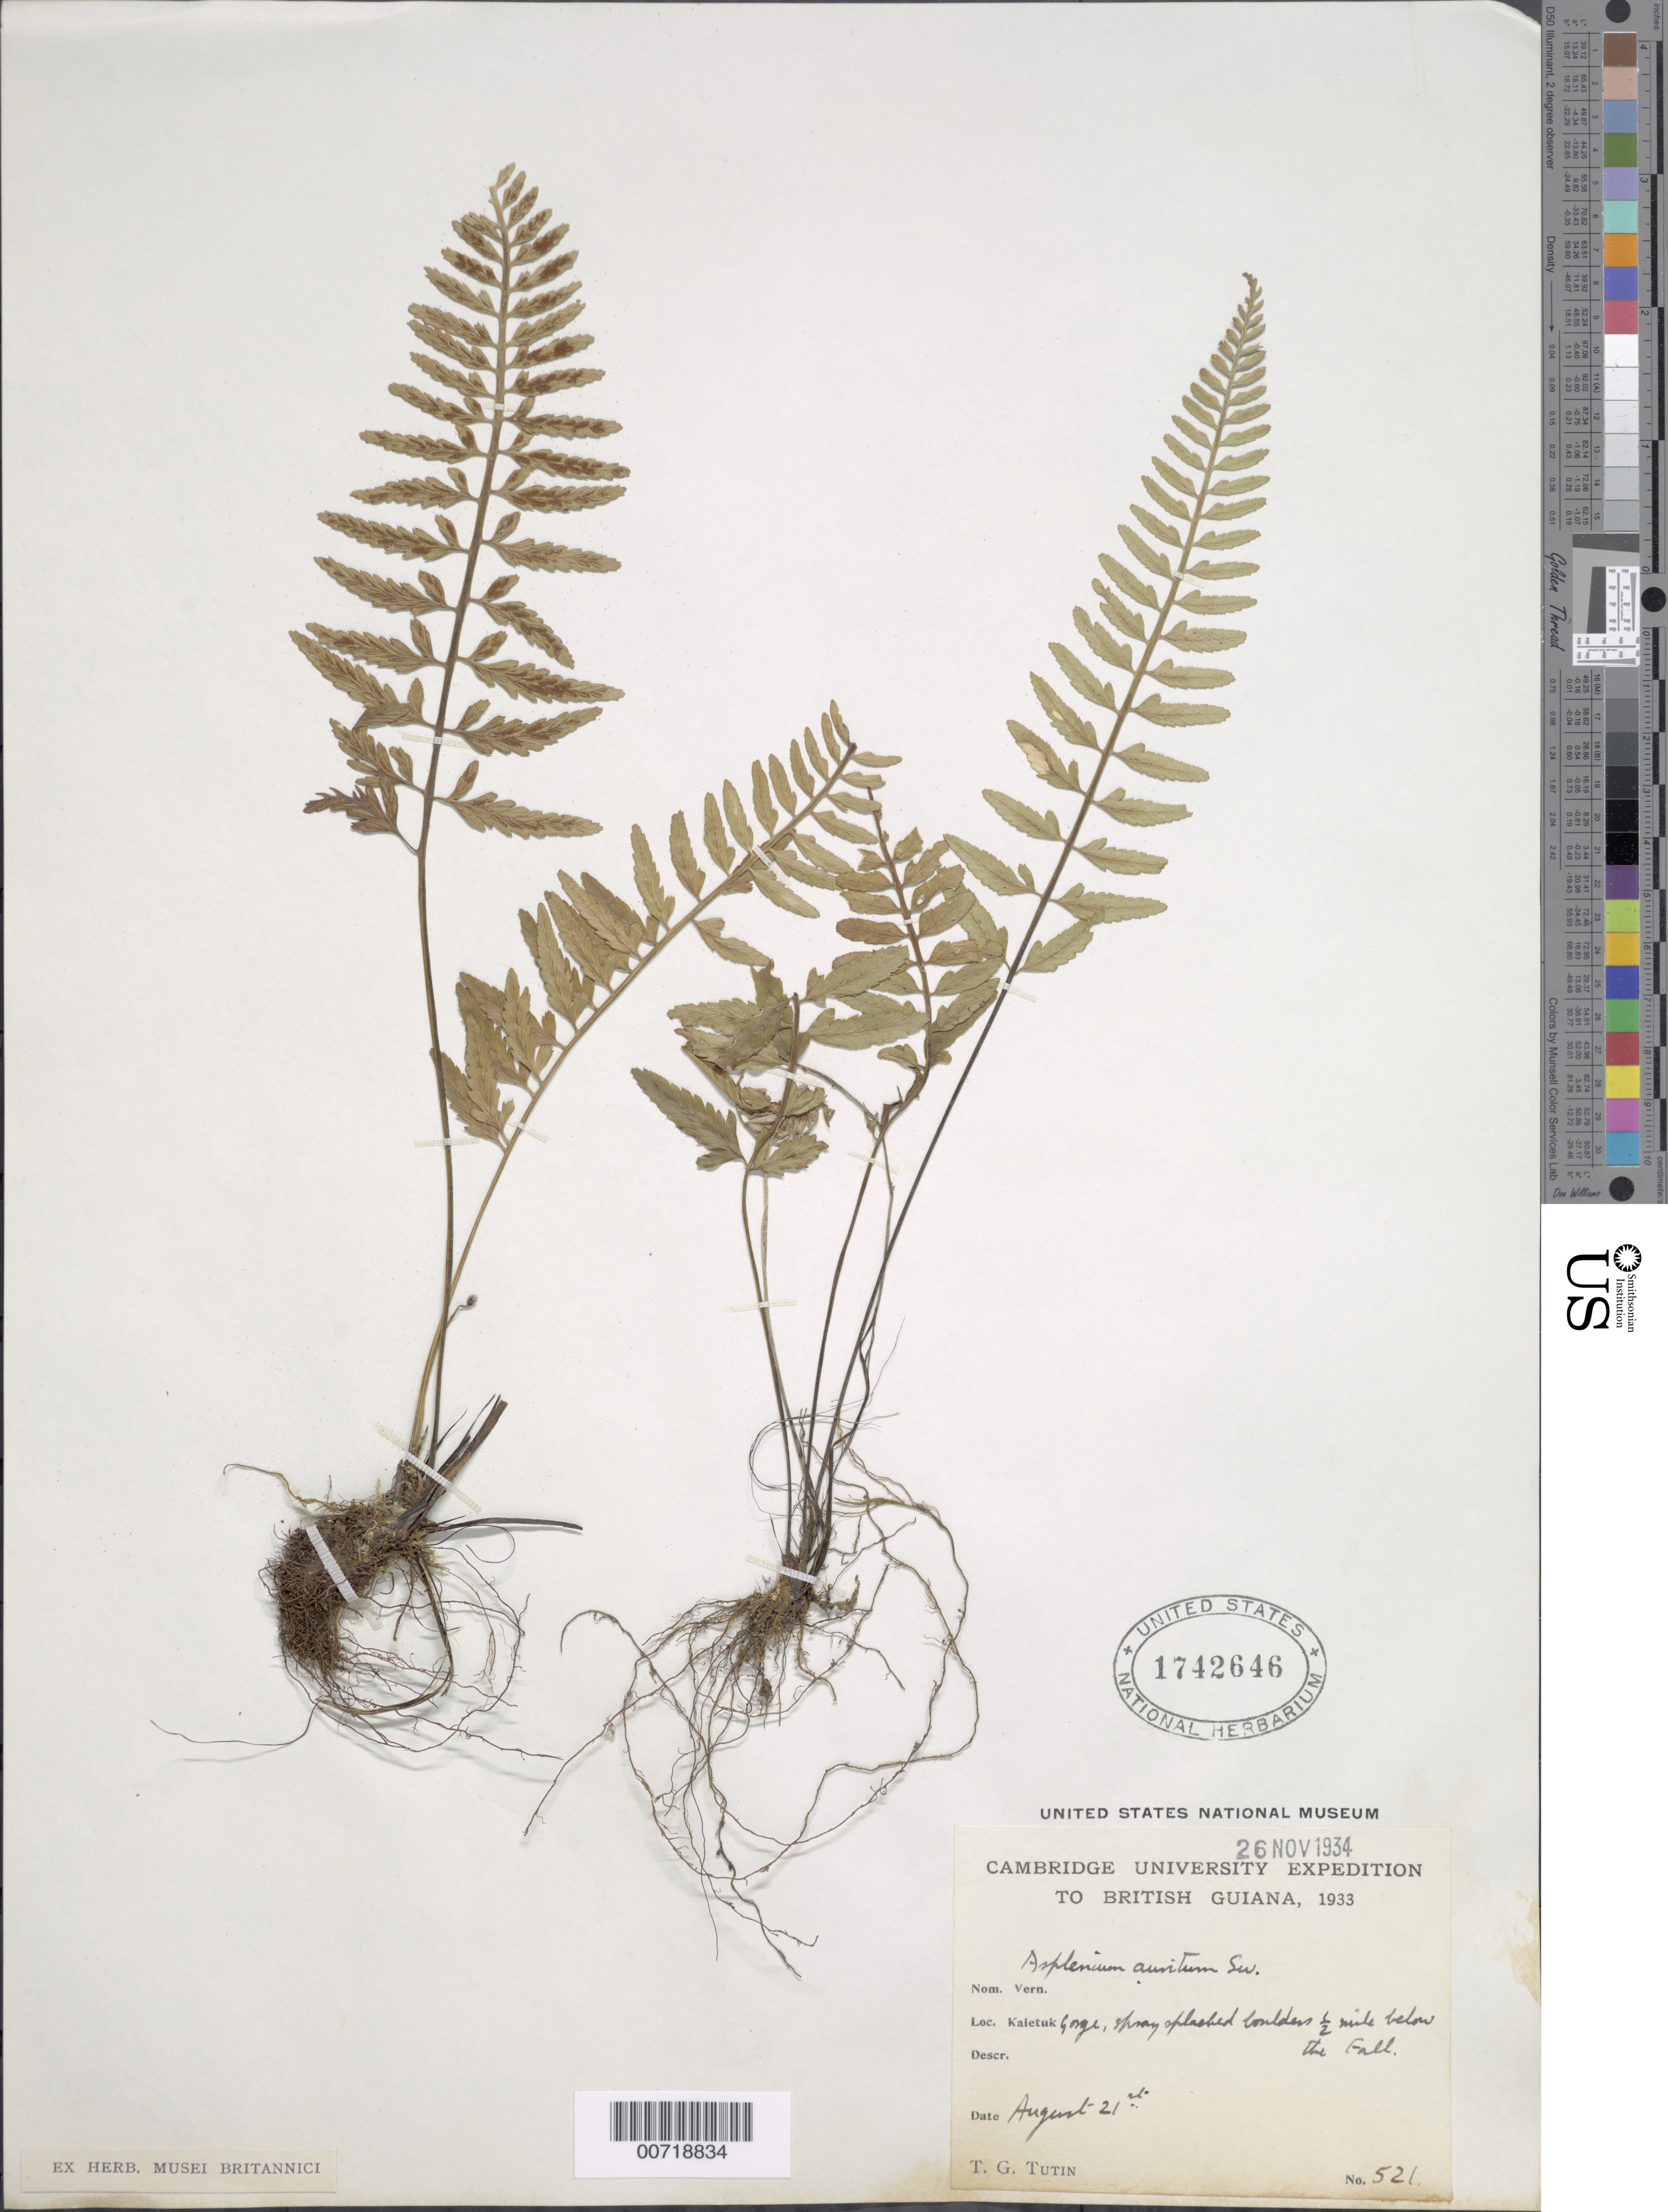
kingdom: Plantae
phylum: Tracheophyta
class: Polypodiopsida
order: Polypodiales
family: Aspleniaceae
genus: Asplenium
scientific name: Asplenium auritum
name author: Sw.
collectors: T. G. Tutin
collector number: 521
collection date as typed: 21-Aug-33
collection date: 1933-08-21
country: Guyana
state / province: Potaro-Siparuni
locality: Kaietuk [Kaieteur] Gorge, 0.5 mi. below Falls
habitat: Spray splashed boulders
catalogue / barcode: US 1742646